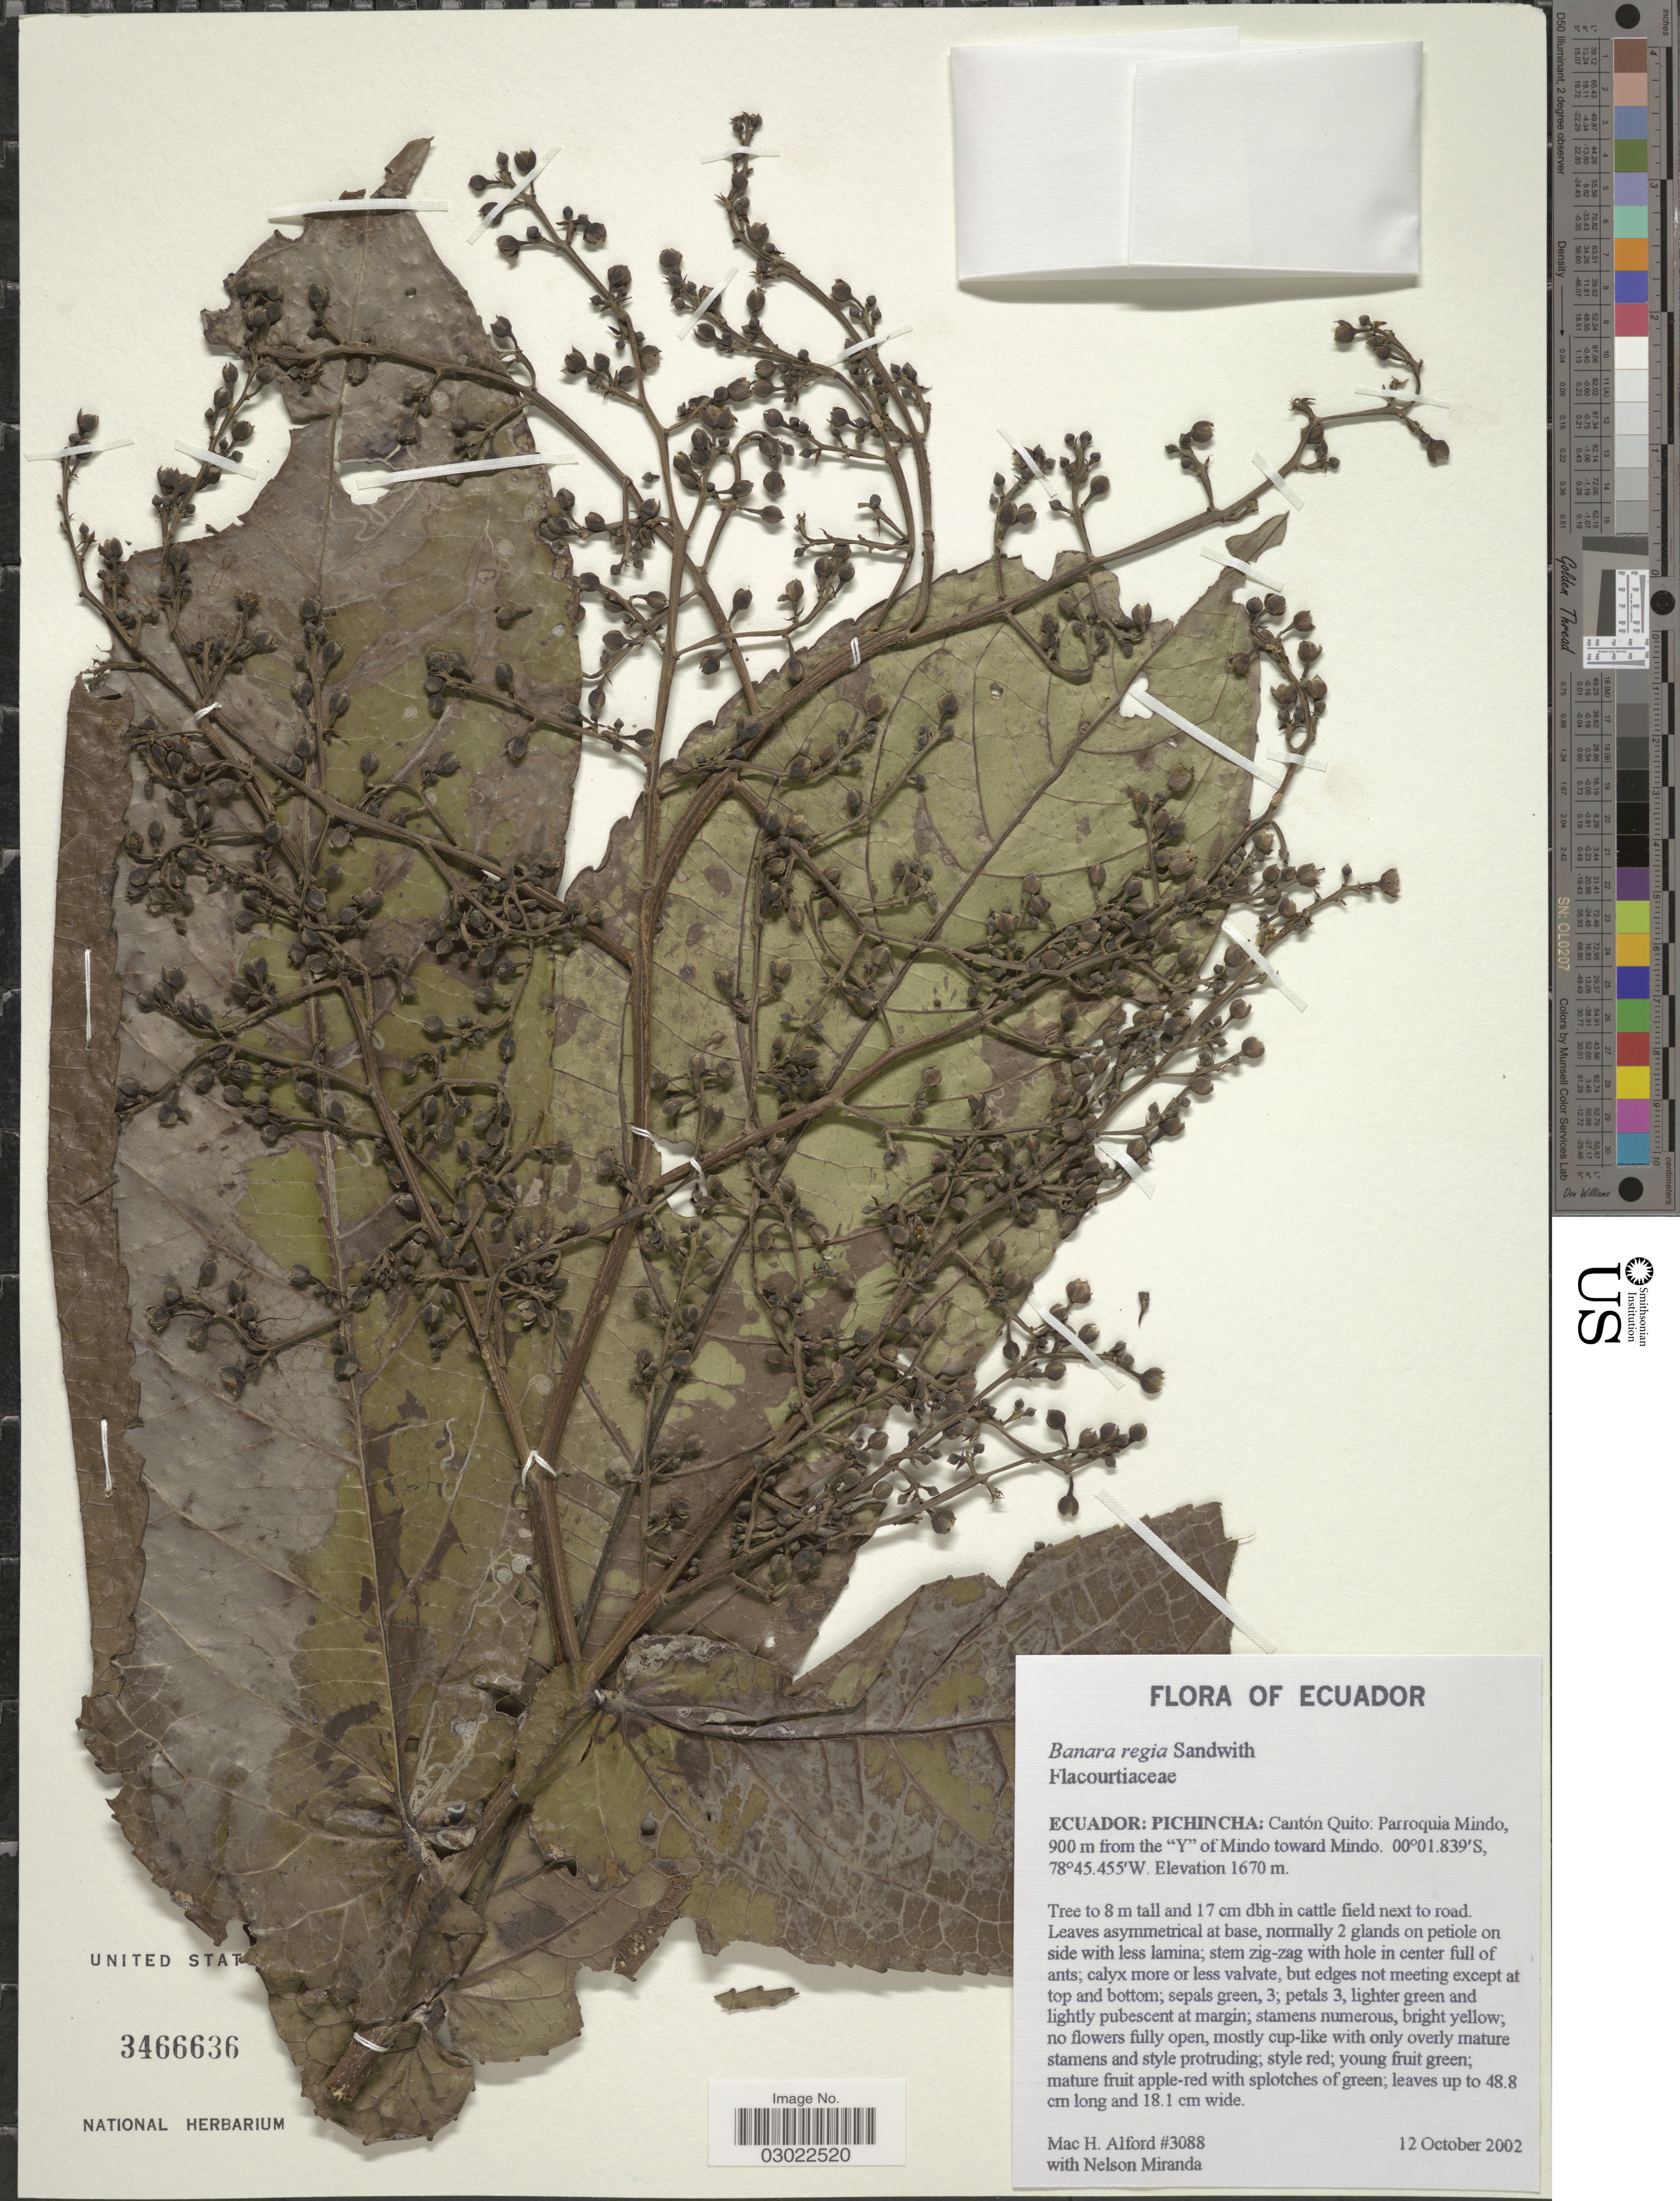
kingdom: Plantae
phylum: Tracheophyta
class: Magnoliopsida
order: Malpighiales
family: Salicaceae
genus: Banara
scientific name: Banara regia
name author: Sandwith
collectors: M. H. Alford & N. Miranda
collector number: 3088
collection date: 2002-10-12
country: Ecuador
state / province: Pichincha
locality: Cantón Quito: Paaroquia Mindo, 900 m from the 'Y' of Mindo toward Mindo.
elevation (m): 1670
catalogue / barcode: US 3466636